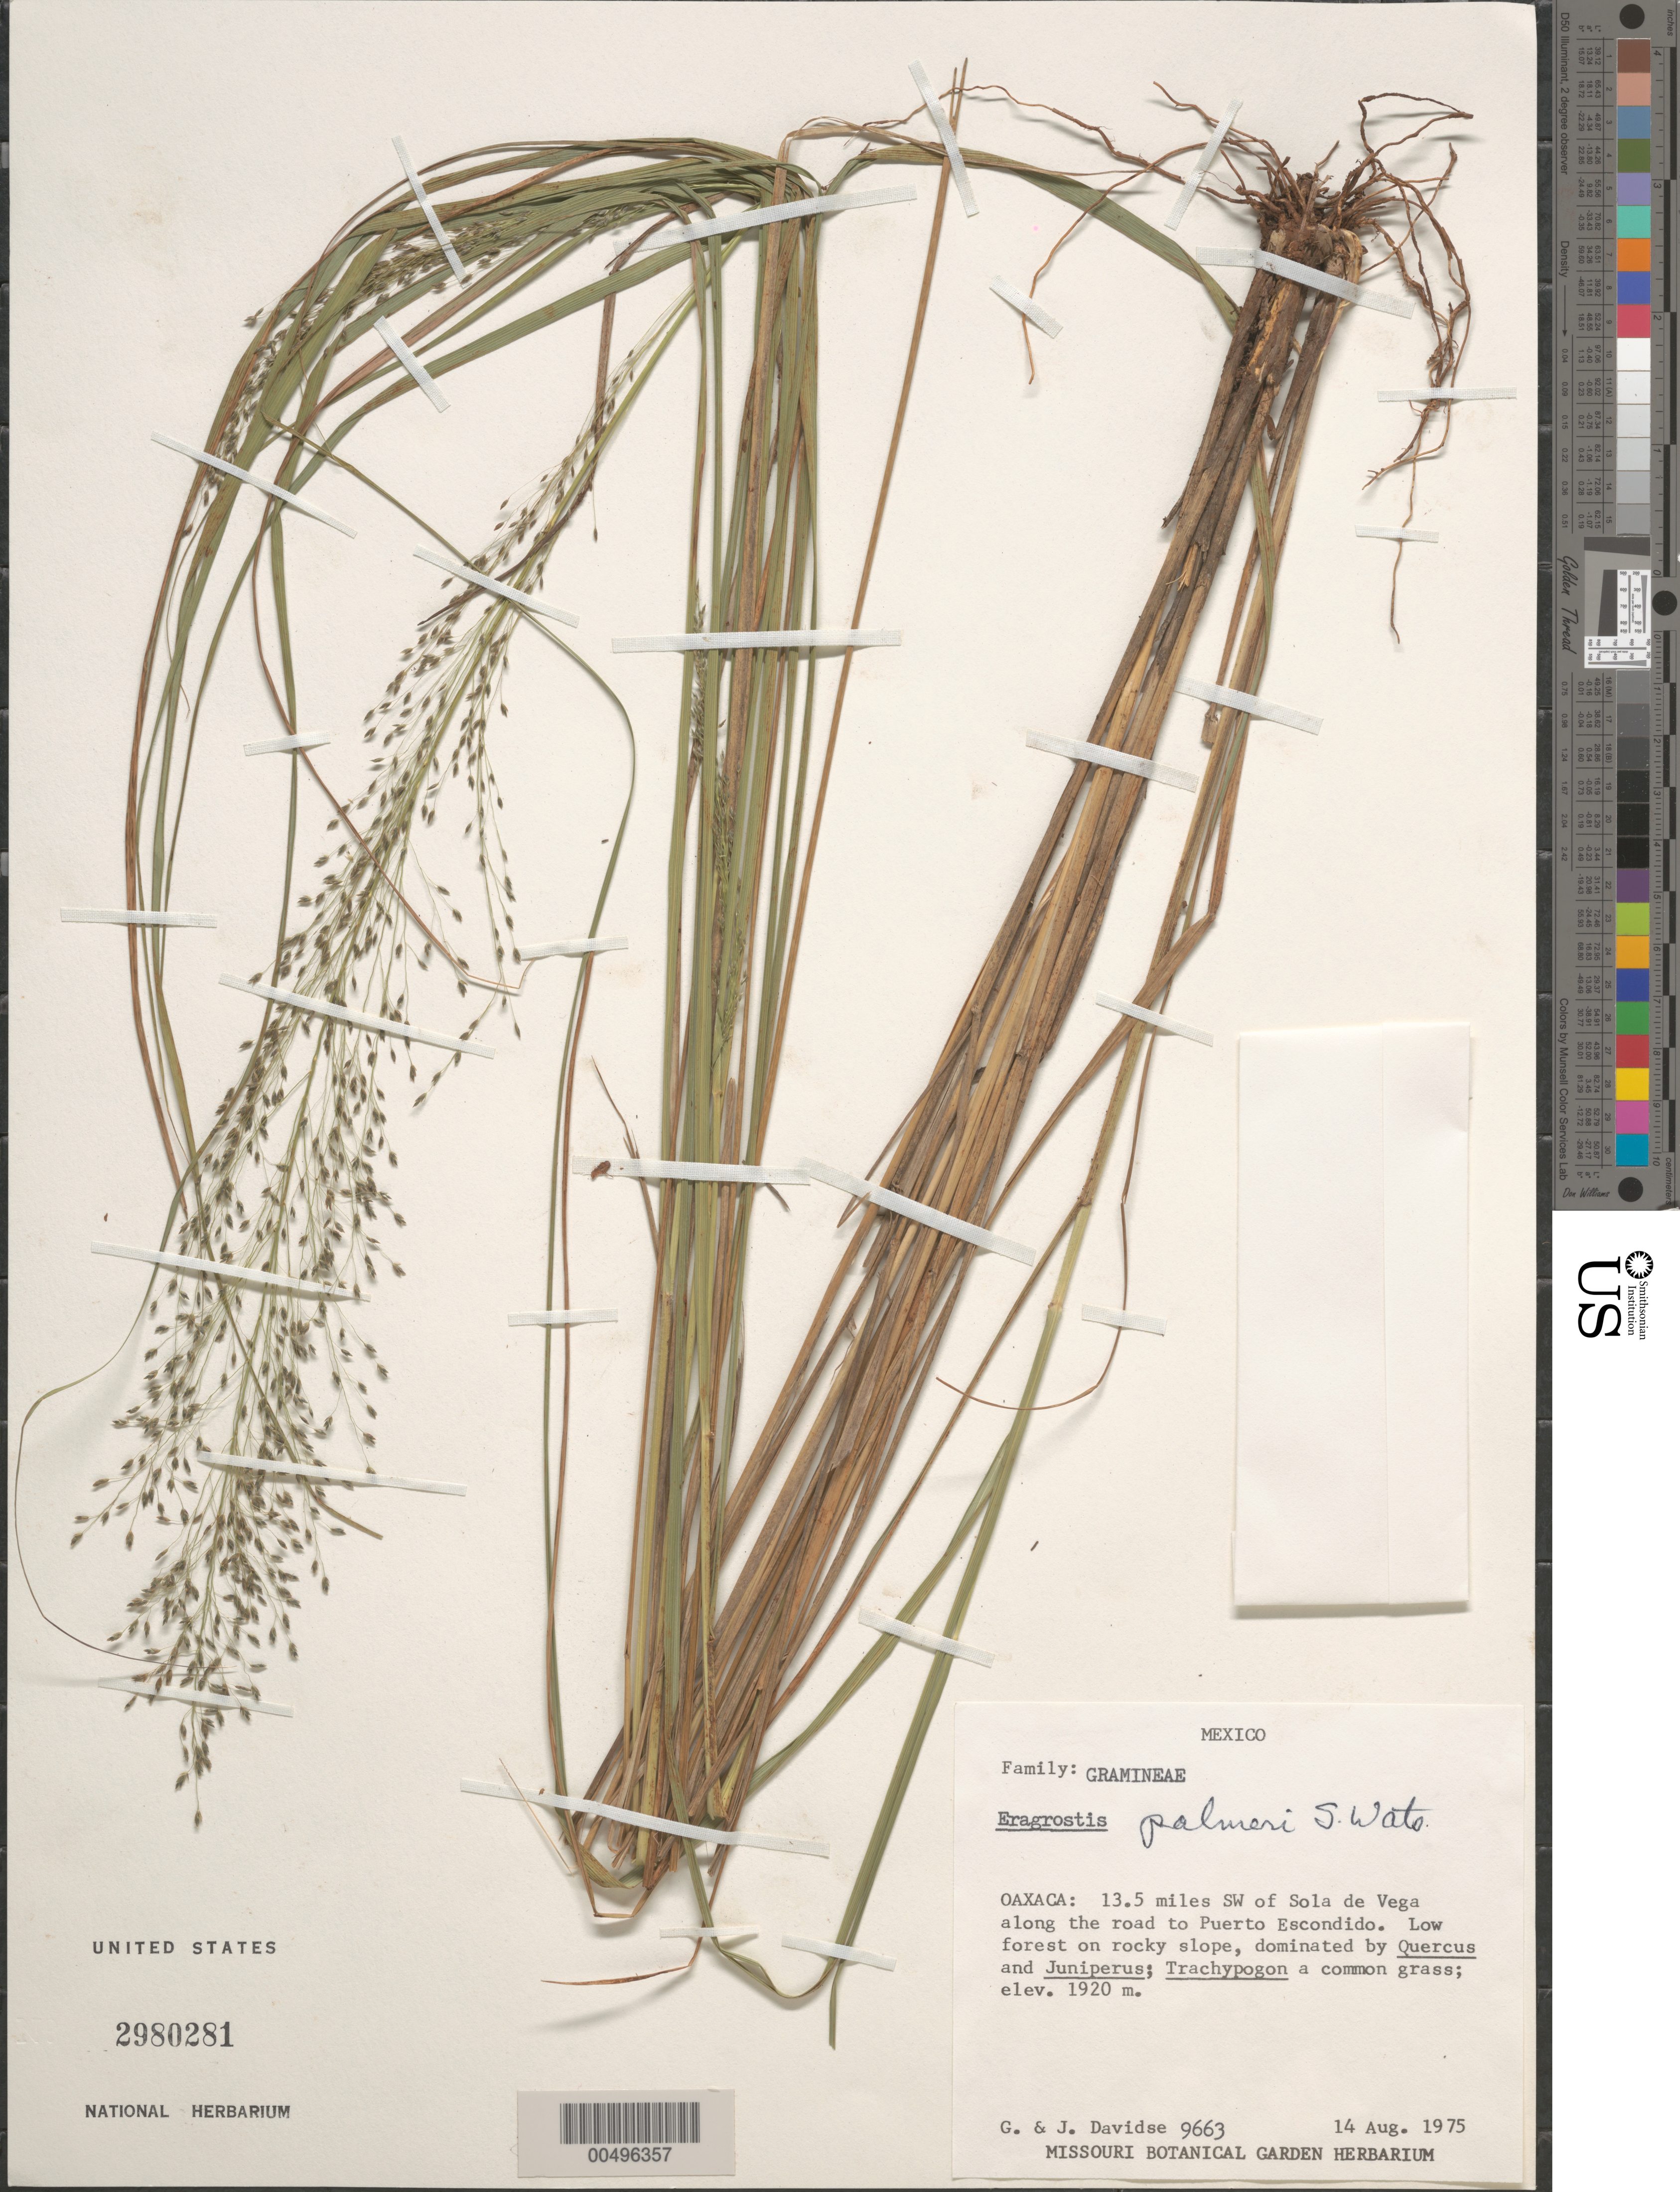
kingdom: Plantae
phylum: Tracheophyta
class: Liliopsida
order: Poales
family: Poaceae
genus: Eragrostis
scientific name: Eragrostis palmeri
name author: S. Watson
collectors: G. Davidse & J. Davidse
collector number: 9663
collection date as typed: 14 Aug 1975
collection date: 1975-08-14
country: Mexico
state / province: Oaxaca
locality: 13.5 mi SW of Sola de Vega along the rd to Puerto Escondido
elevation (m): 1920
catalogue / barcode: US 2980281